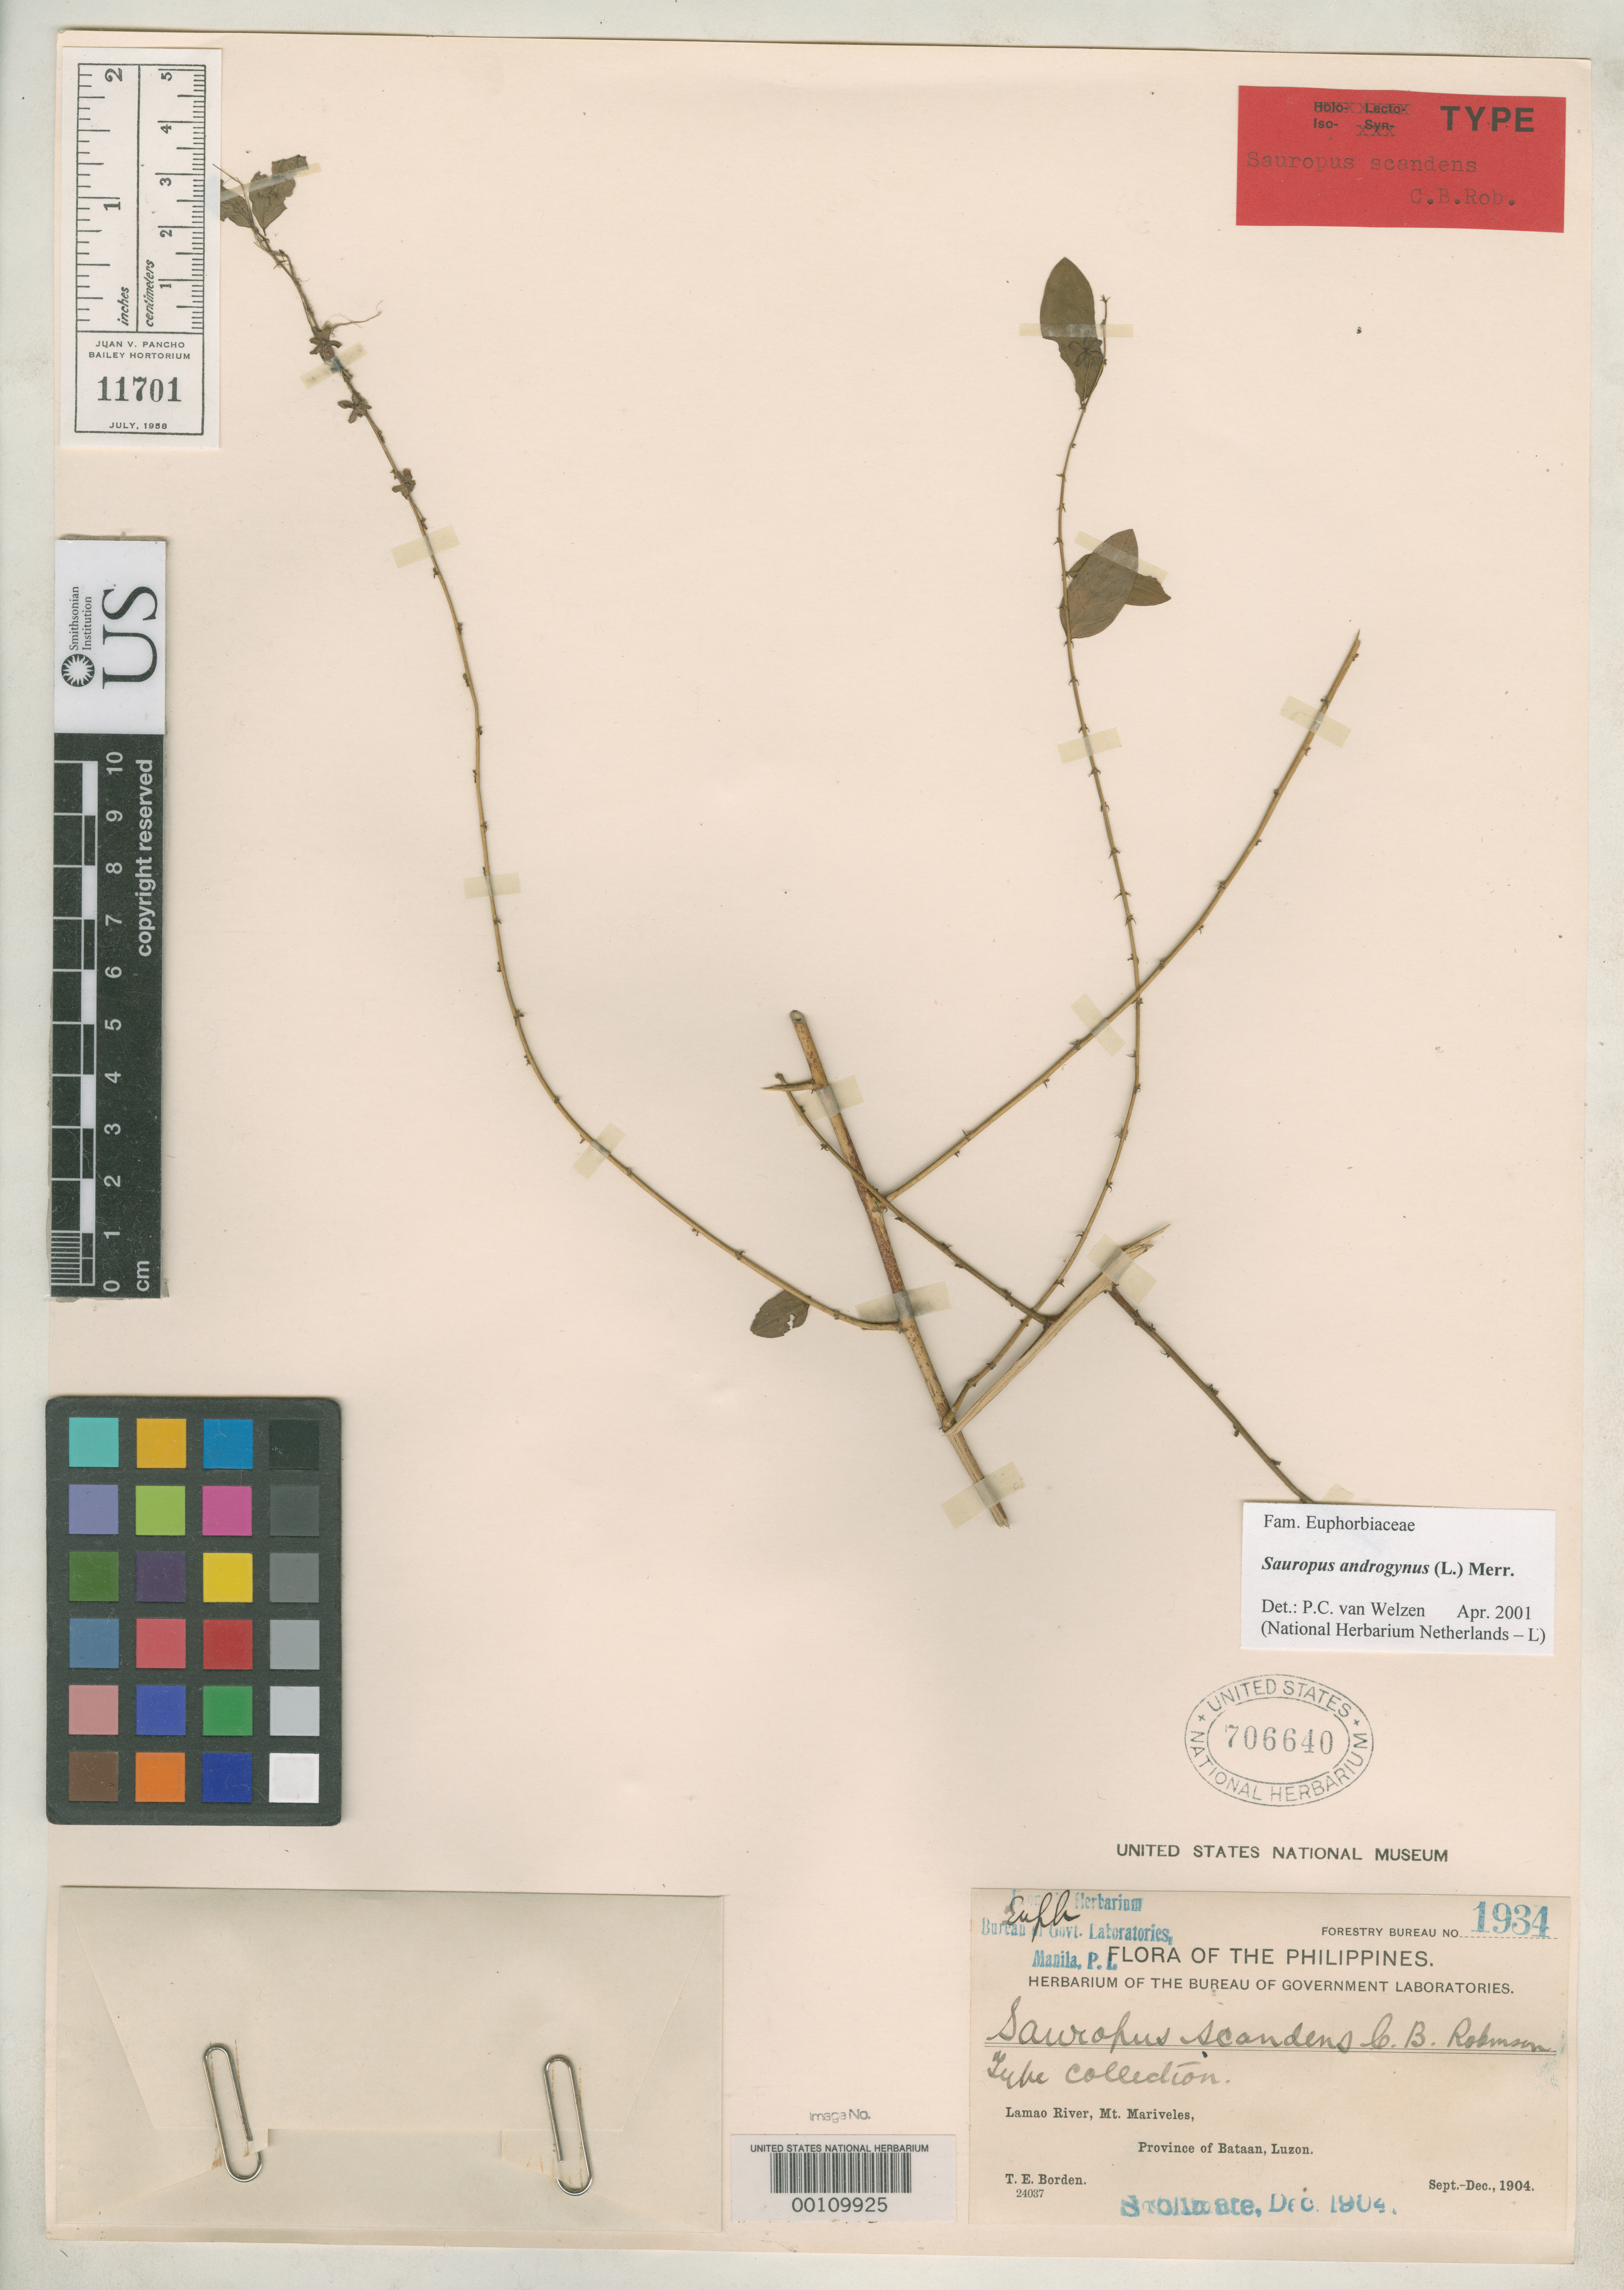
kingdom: Plantae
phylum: Tracheophyta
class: Magnoliopsida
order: Malpighiales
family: Phyllanthaceae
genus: Sauropus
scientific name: Sauropus scandens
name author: C.B. Rob.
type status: Isotype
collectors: T. E. Borden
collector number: For. Bur. 1934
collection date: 1904-09/1904-12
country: Philippines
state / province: Central Luzon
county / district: Bataan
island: Luzon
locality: Lamao River, Mt Mariveles, Province of Bataan, Luzon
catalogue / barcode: US 706640